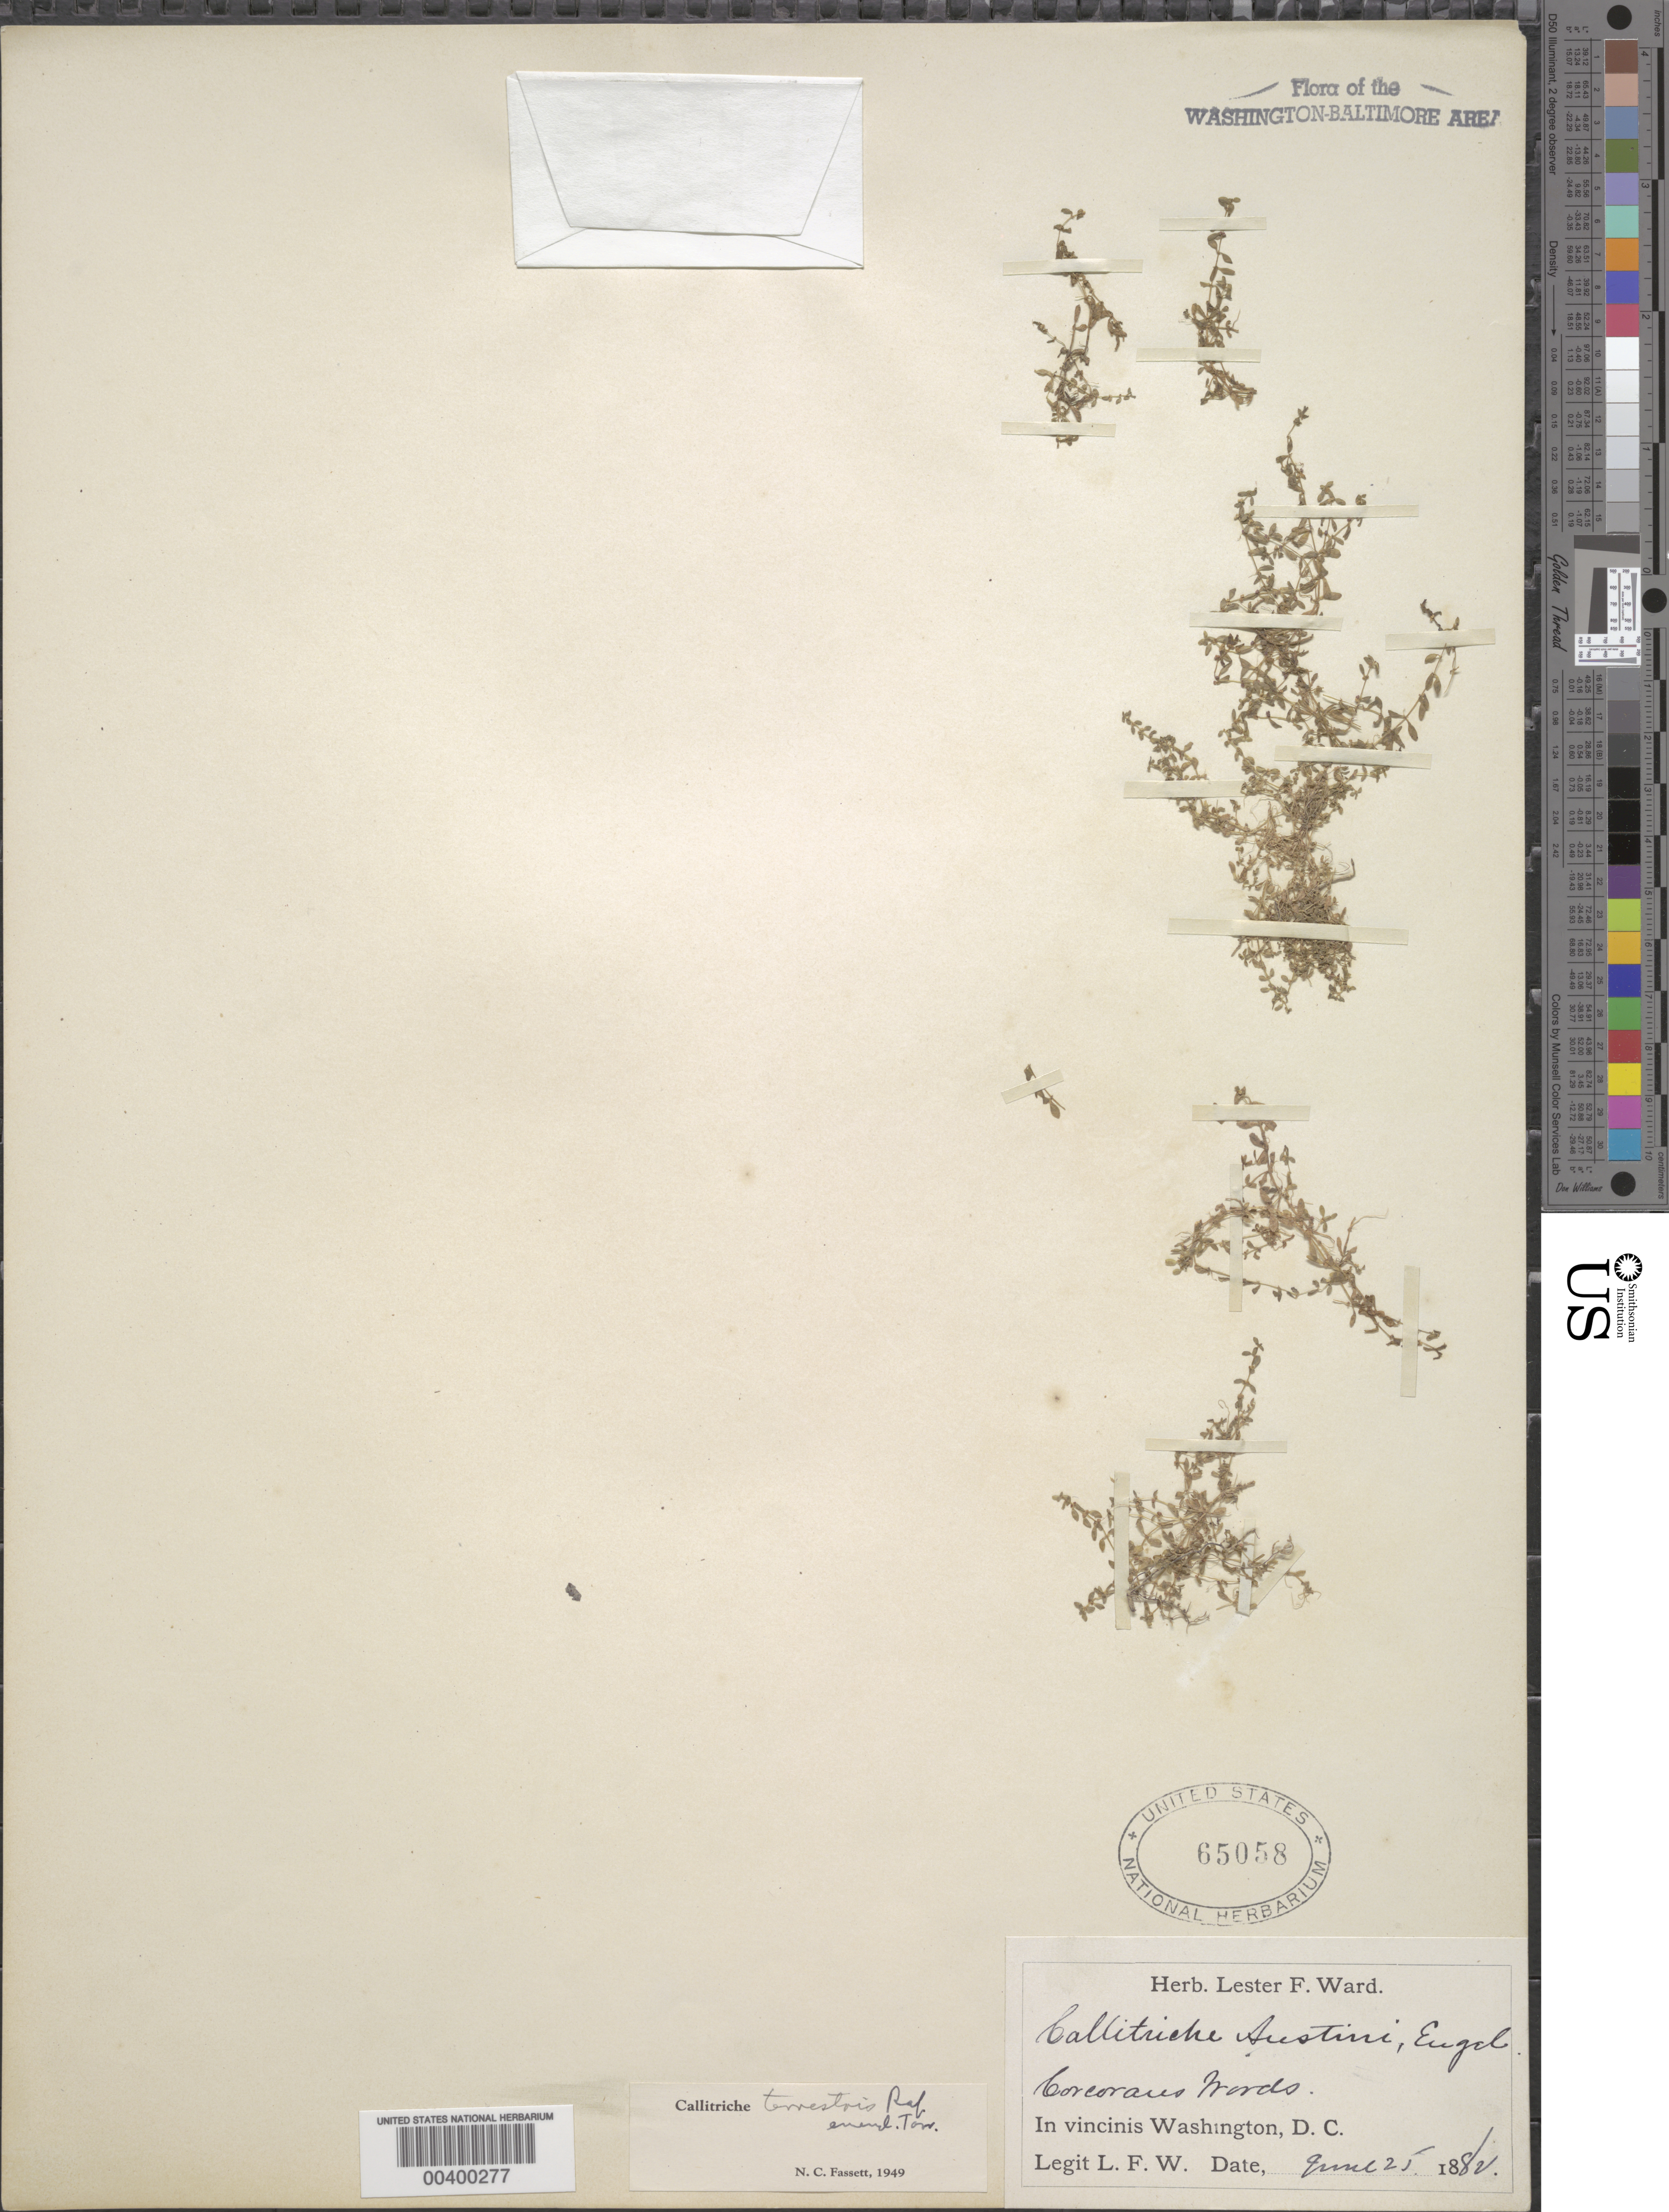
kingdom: Plantae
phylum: Tracheophyta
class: Magnoliopsida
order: Lamiales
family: Plantaginaceae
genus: Callitriche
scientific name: Callitriche terrestris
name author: Raf.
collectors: L. F. Ward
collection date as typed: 25 Jun 1882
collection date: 1882-06-25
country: United States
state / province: District of Columbia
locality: Corcorans Woods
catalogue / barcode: US 65058